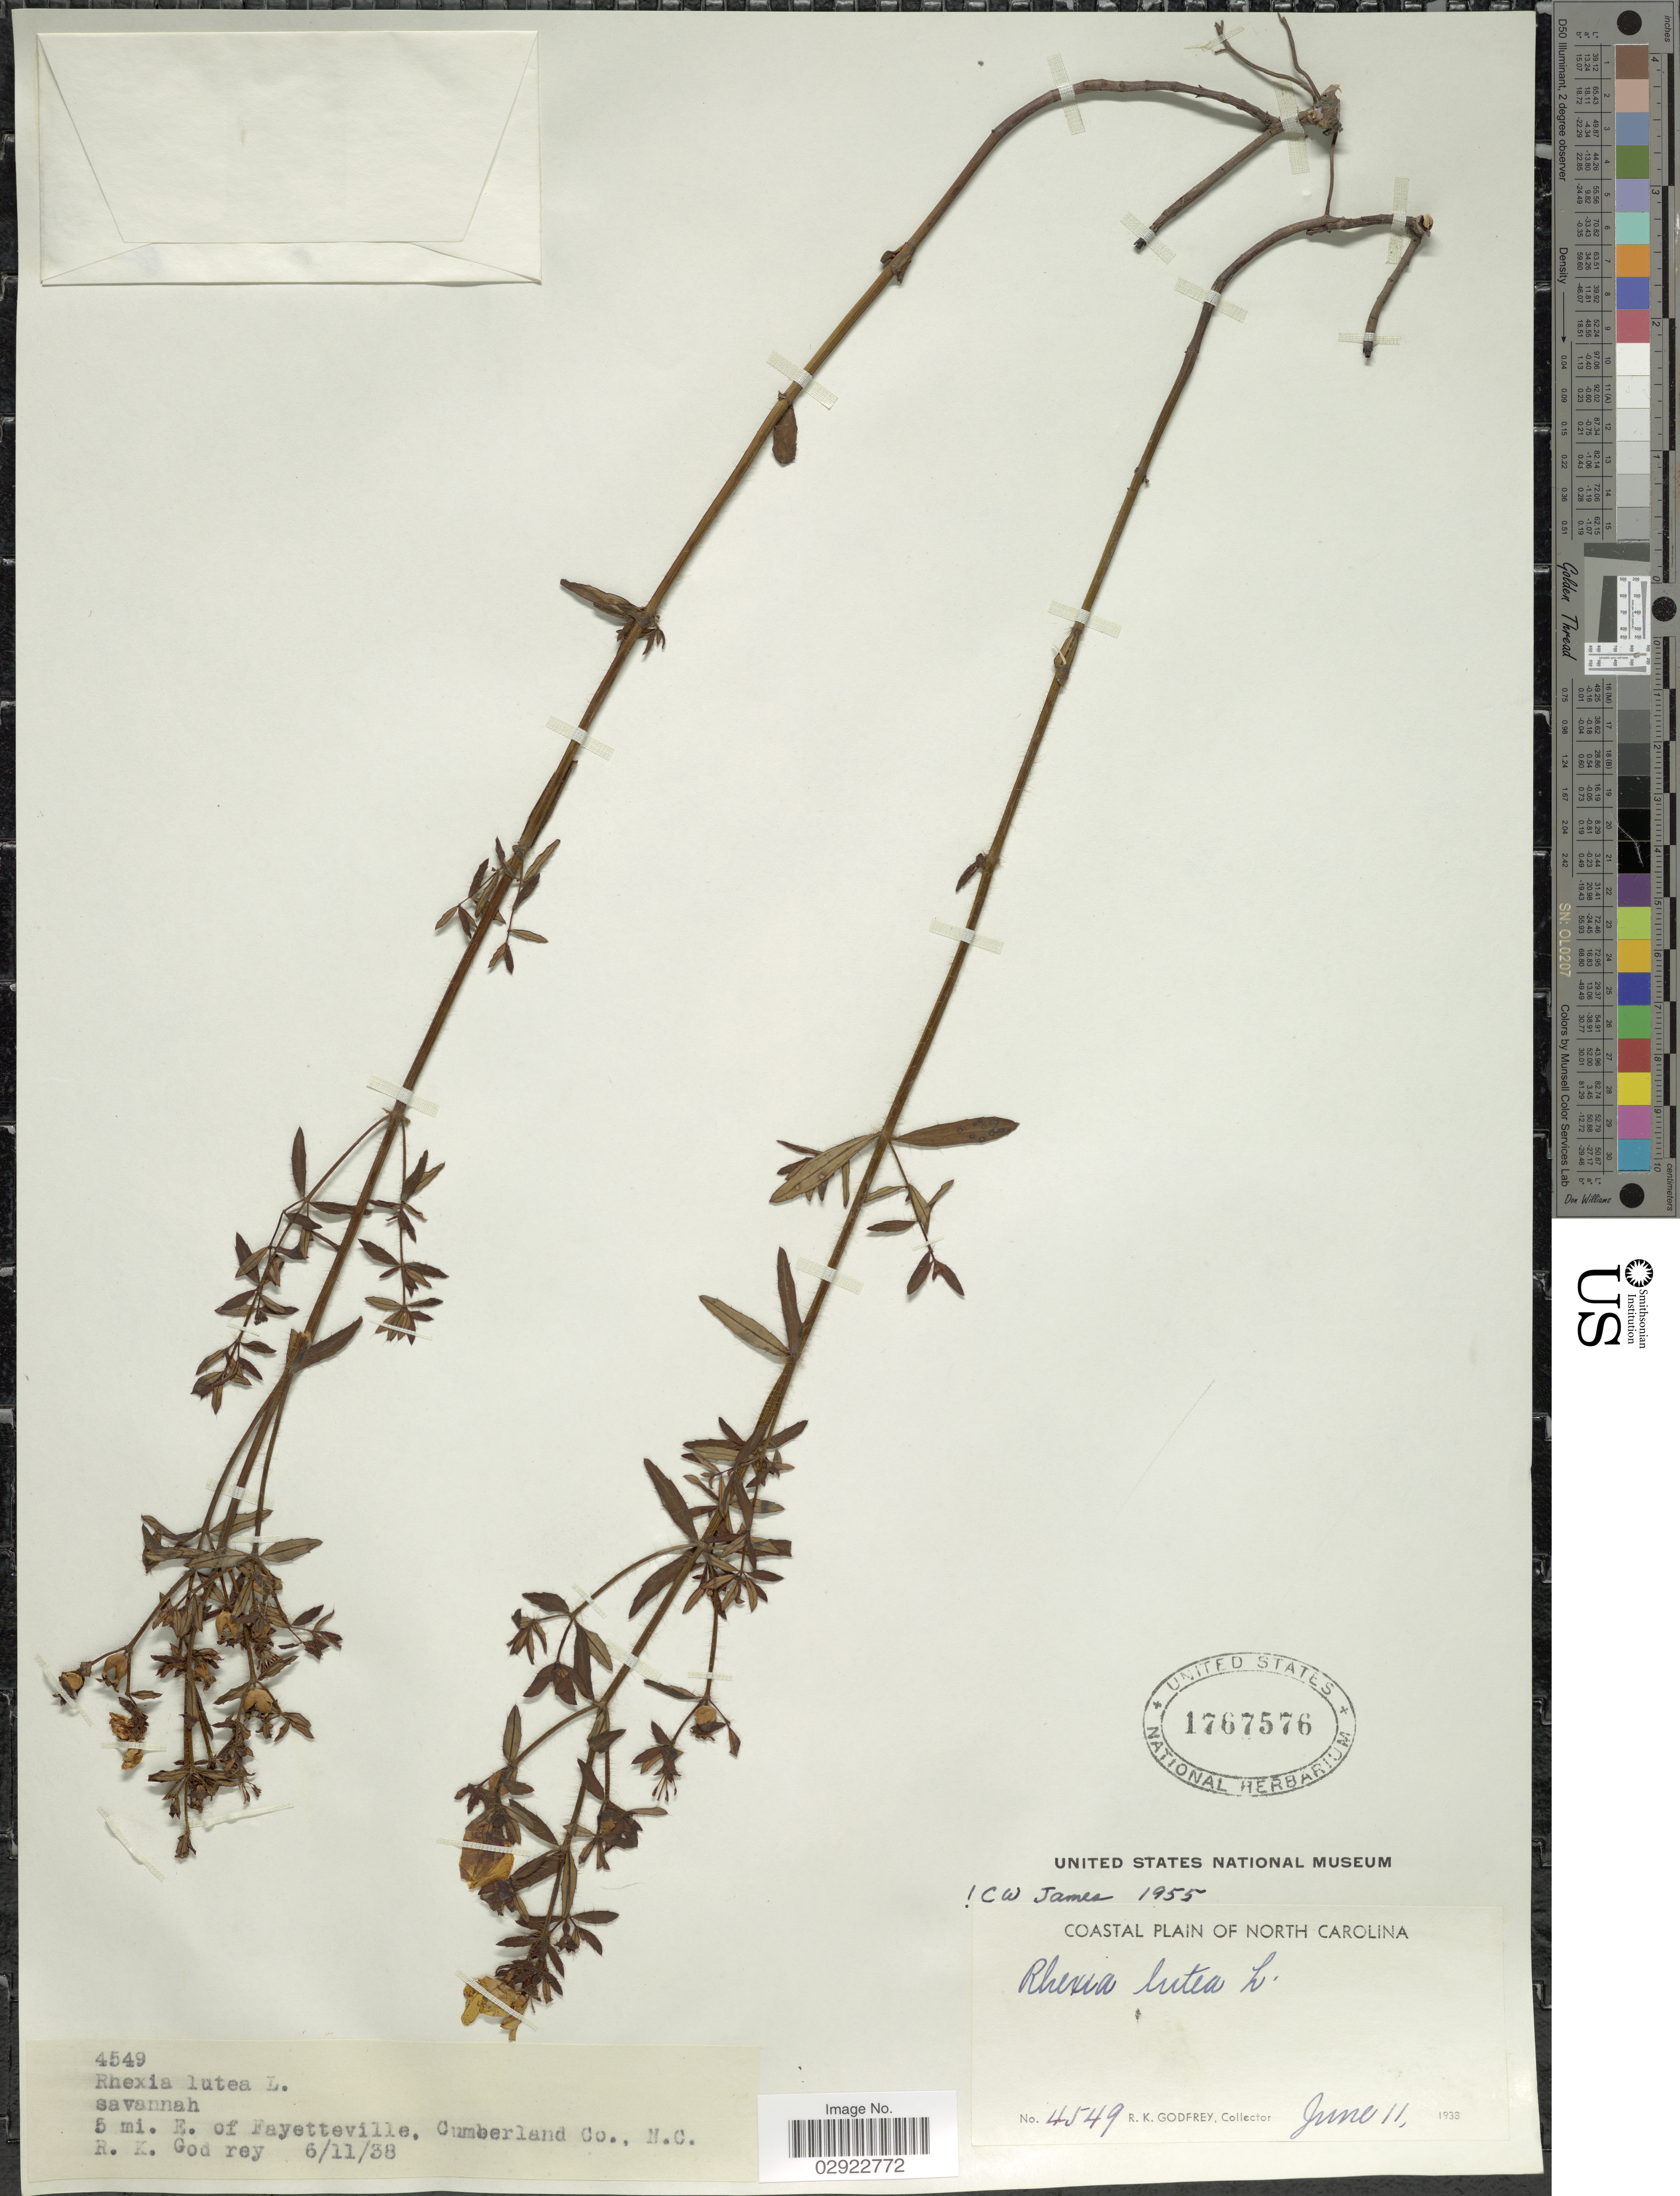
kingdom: Plantae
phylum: Tracheophyta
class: Magnoliopsida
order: Myrtales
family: Melastomataceae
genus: Rhexia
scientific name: Rhexia lutea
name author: Walter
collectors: R. K. Godfrey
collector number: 4549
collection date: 1938-06-11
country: United States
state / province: North Carolina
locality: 5 mi. E. of Fayetteville, Cumberland Co.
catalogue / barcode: US 1767576